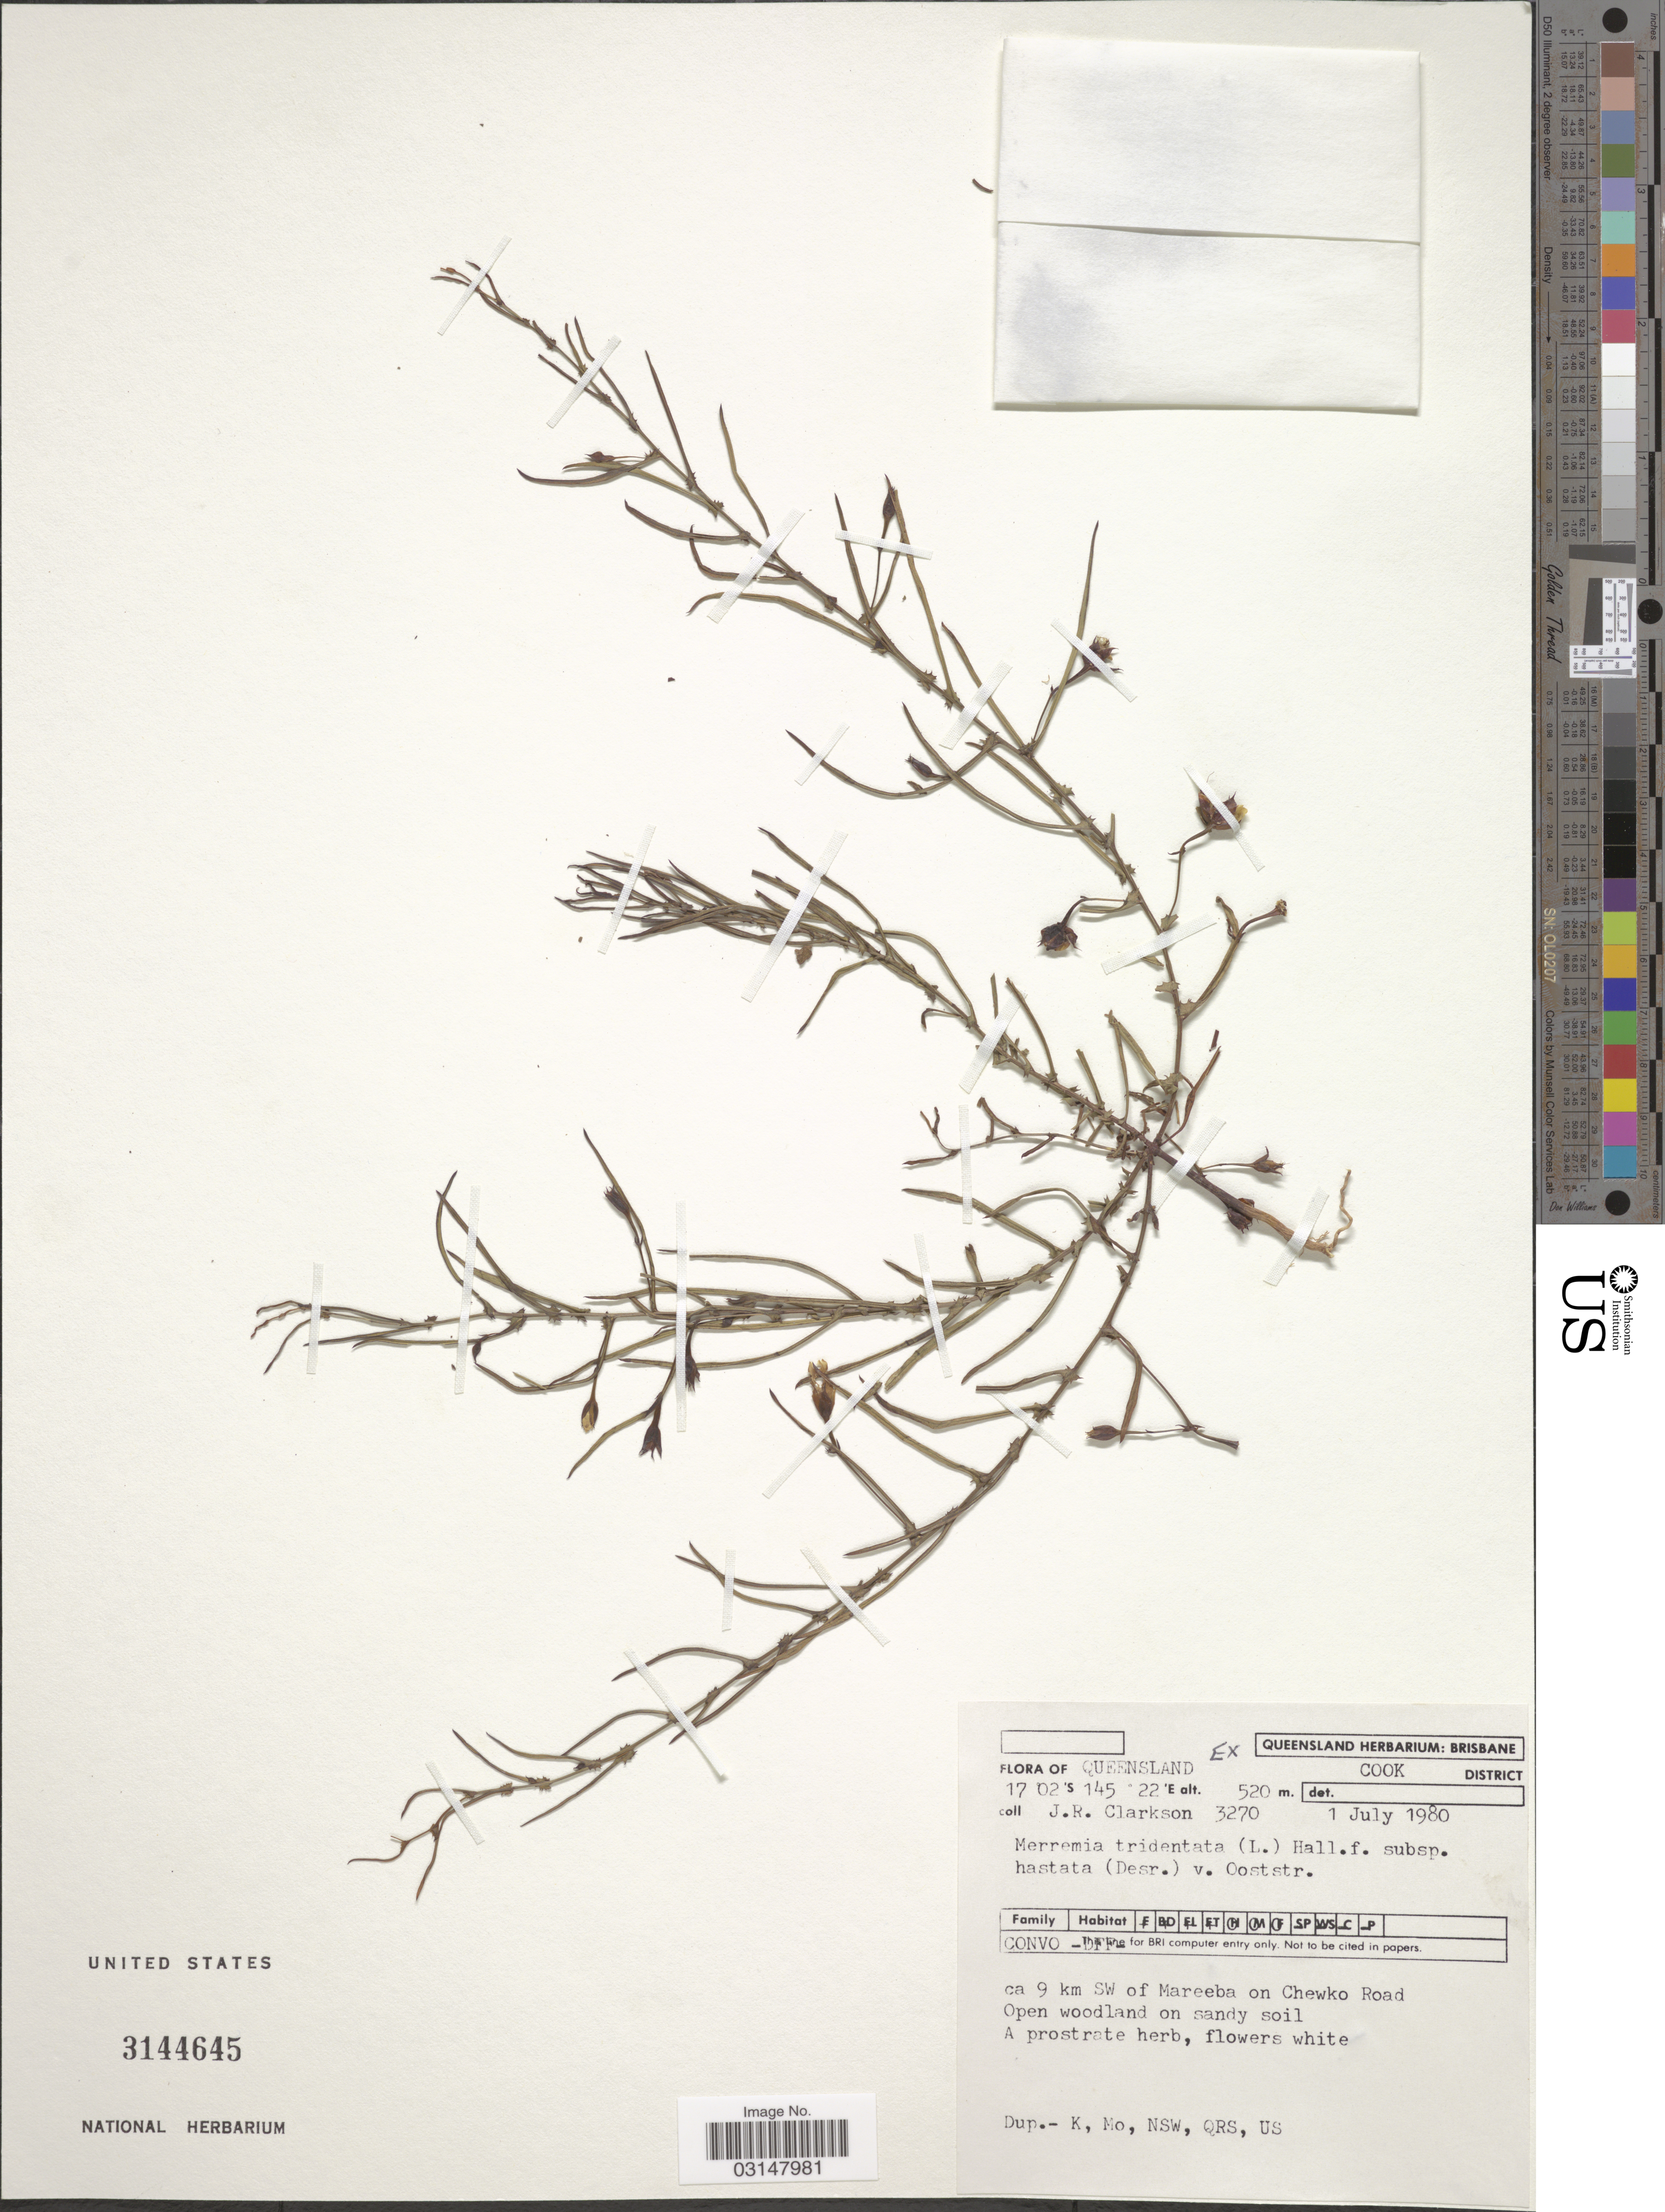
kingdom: Plantae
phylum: Tracheophyta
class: Magnoliopsida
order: Solanales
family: Convolvulaceae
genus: Xenostegia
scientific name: Xenostegia tridentata subsp. hastata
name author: (Ooststr.) Parmar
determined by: Strong, Mark T., (BOT), Smithsonian Institution - National Museum of Natural History (UNITED STATES)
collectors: J. Clarkson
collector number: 3270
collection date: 1980-07-01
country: Australia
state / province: Queensland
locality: Cook District. Ca 9 km SW of Mareeba on Chewko Road.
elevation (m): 520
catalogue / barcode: US 3144645